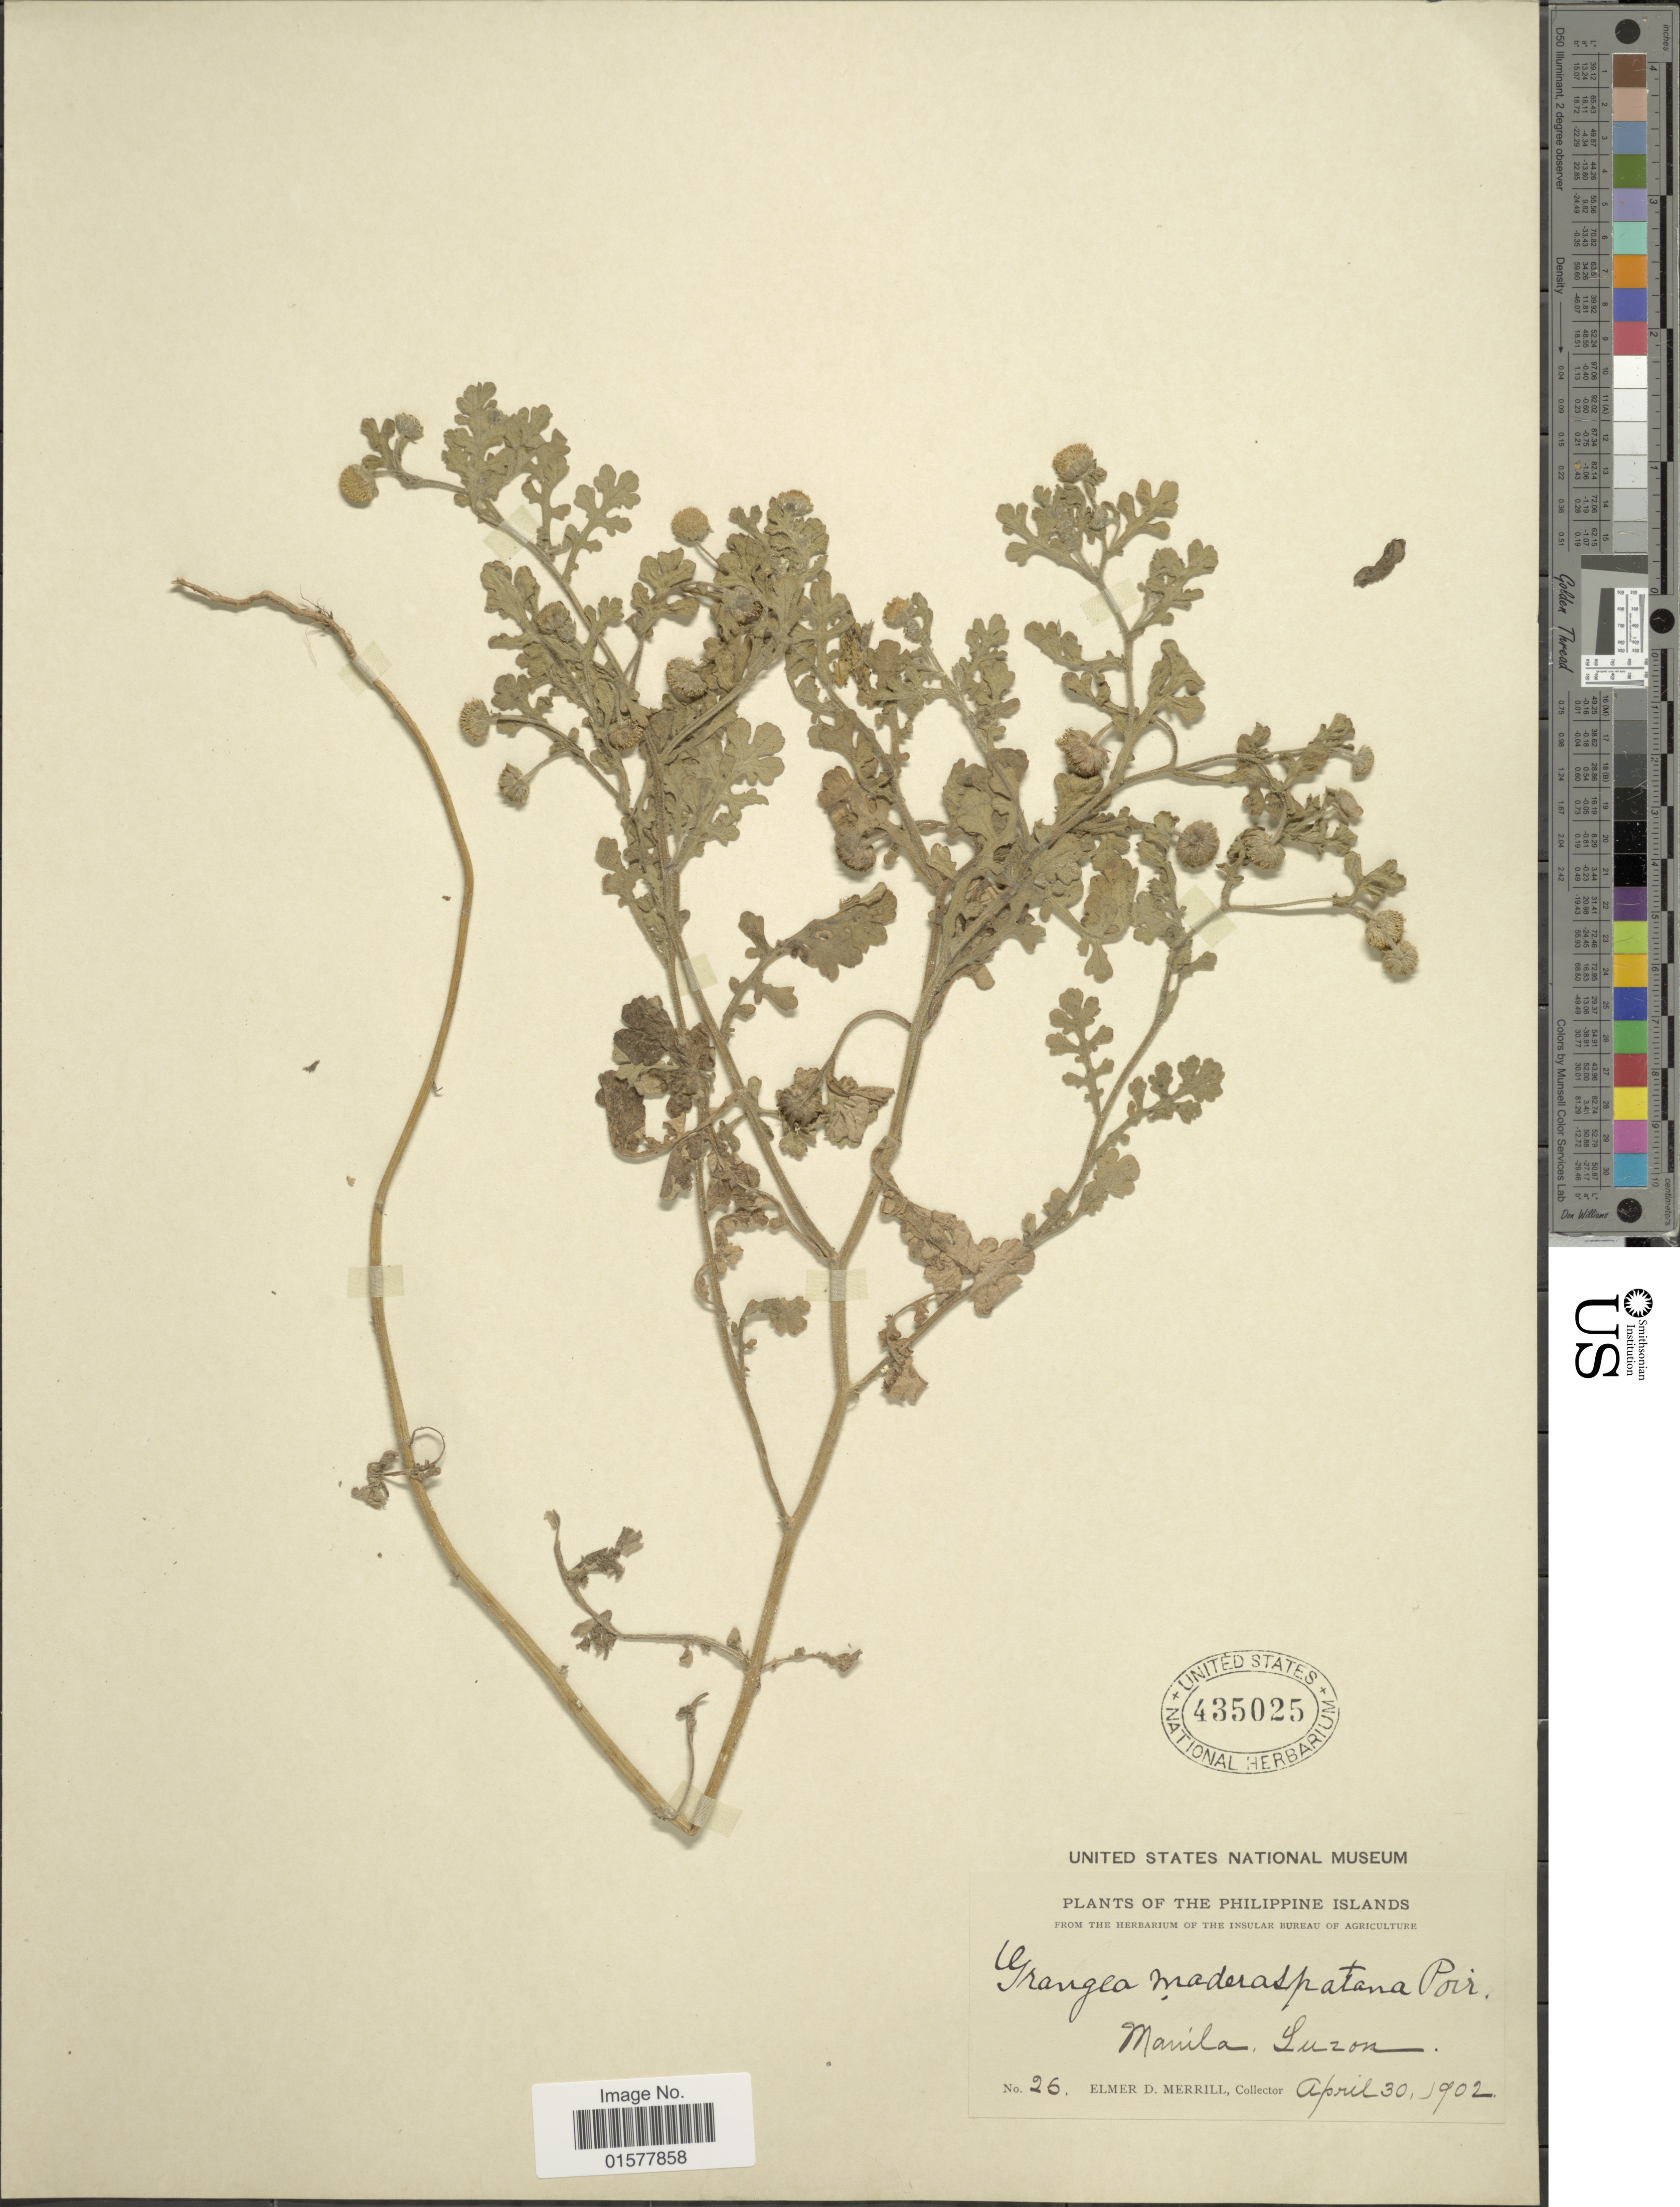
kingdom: Plantae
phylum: Tracheophyta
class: Magnoliopsida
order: Asterales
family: Asteraceae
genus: Grangea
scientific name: Grangea maderaspatana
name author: (L.) Poir.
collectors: E. D. Merrill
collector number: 26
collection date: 1902-04-30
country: Philippines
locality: Manila, Luzon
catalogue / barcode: US 435025